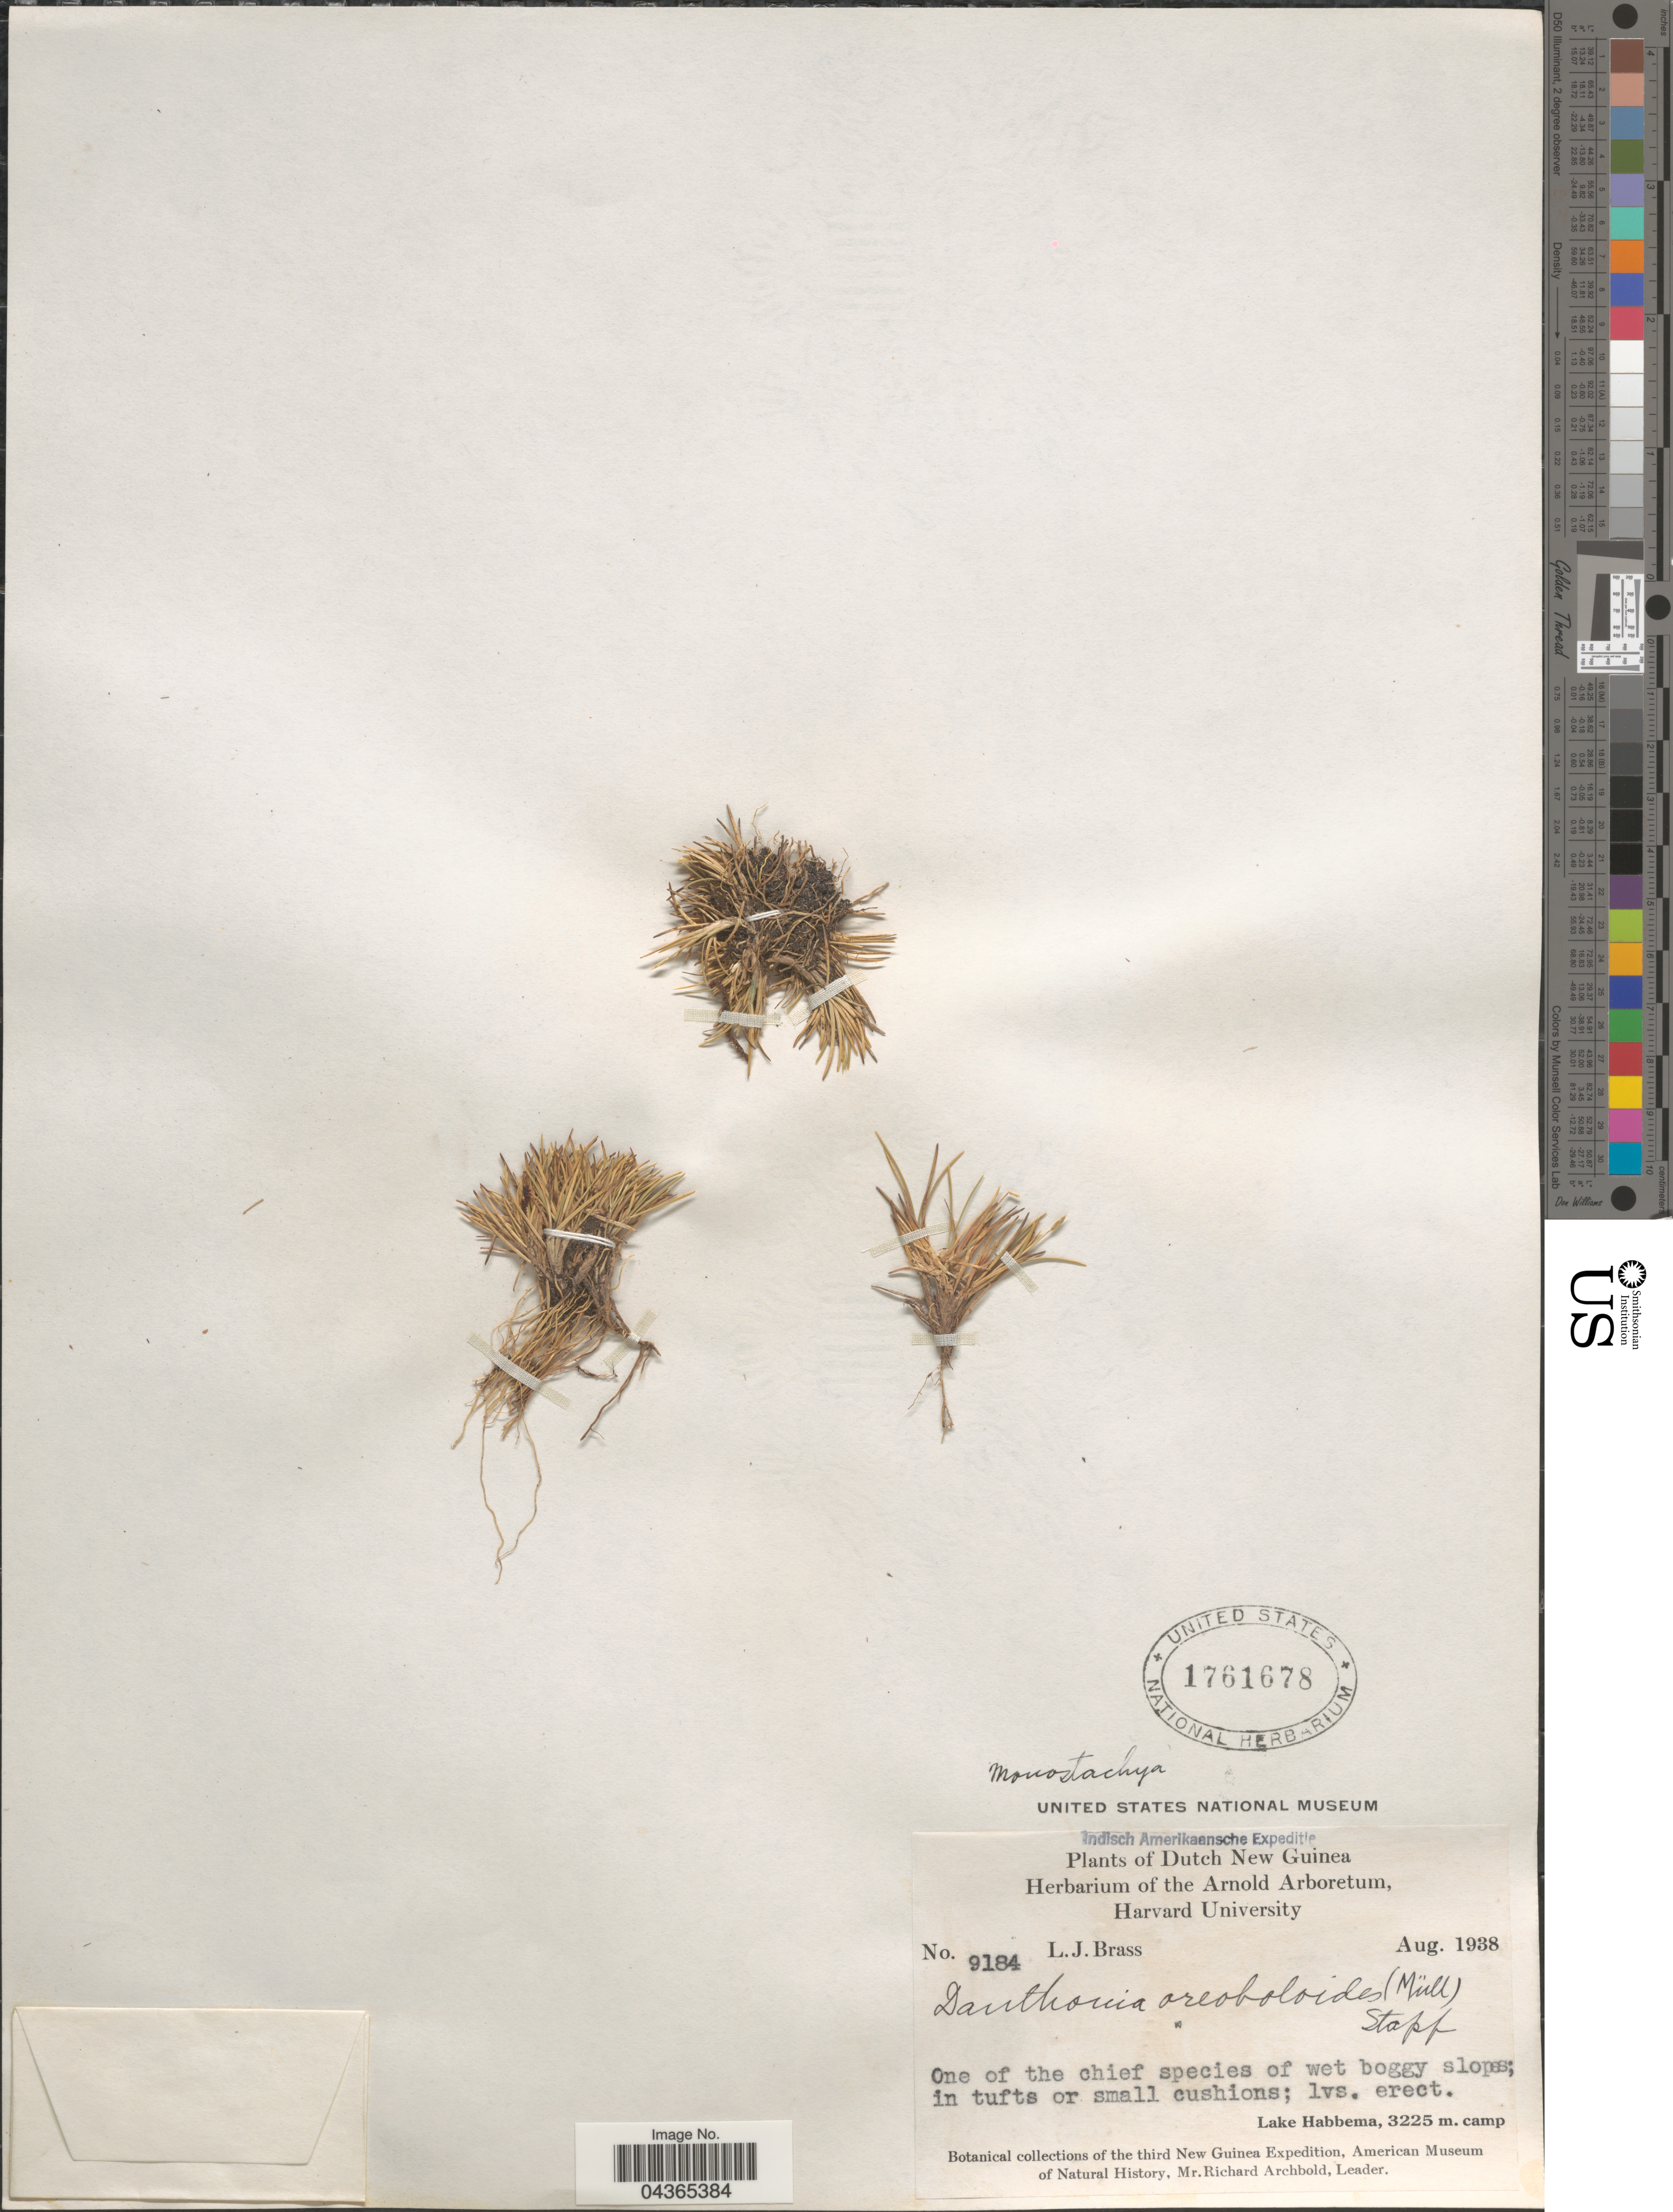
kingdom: Plantae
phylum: Tracheophyta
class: Liliopsida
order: Poales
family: Poaceae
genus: Rytidosperma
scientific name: Rytidosperma oreoboloides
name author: (F. Muell.) H.P. Linder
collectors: L. J. Brass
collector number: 9184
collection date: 1938-08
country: Indonesia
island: New Guinea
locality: Indisch Amerikaansche Expeditie. Dutch New Guinea. Lake Habbema. Third New Guinea Expedition.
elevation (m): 3225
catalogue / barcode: US 1761678